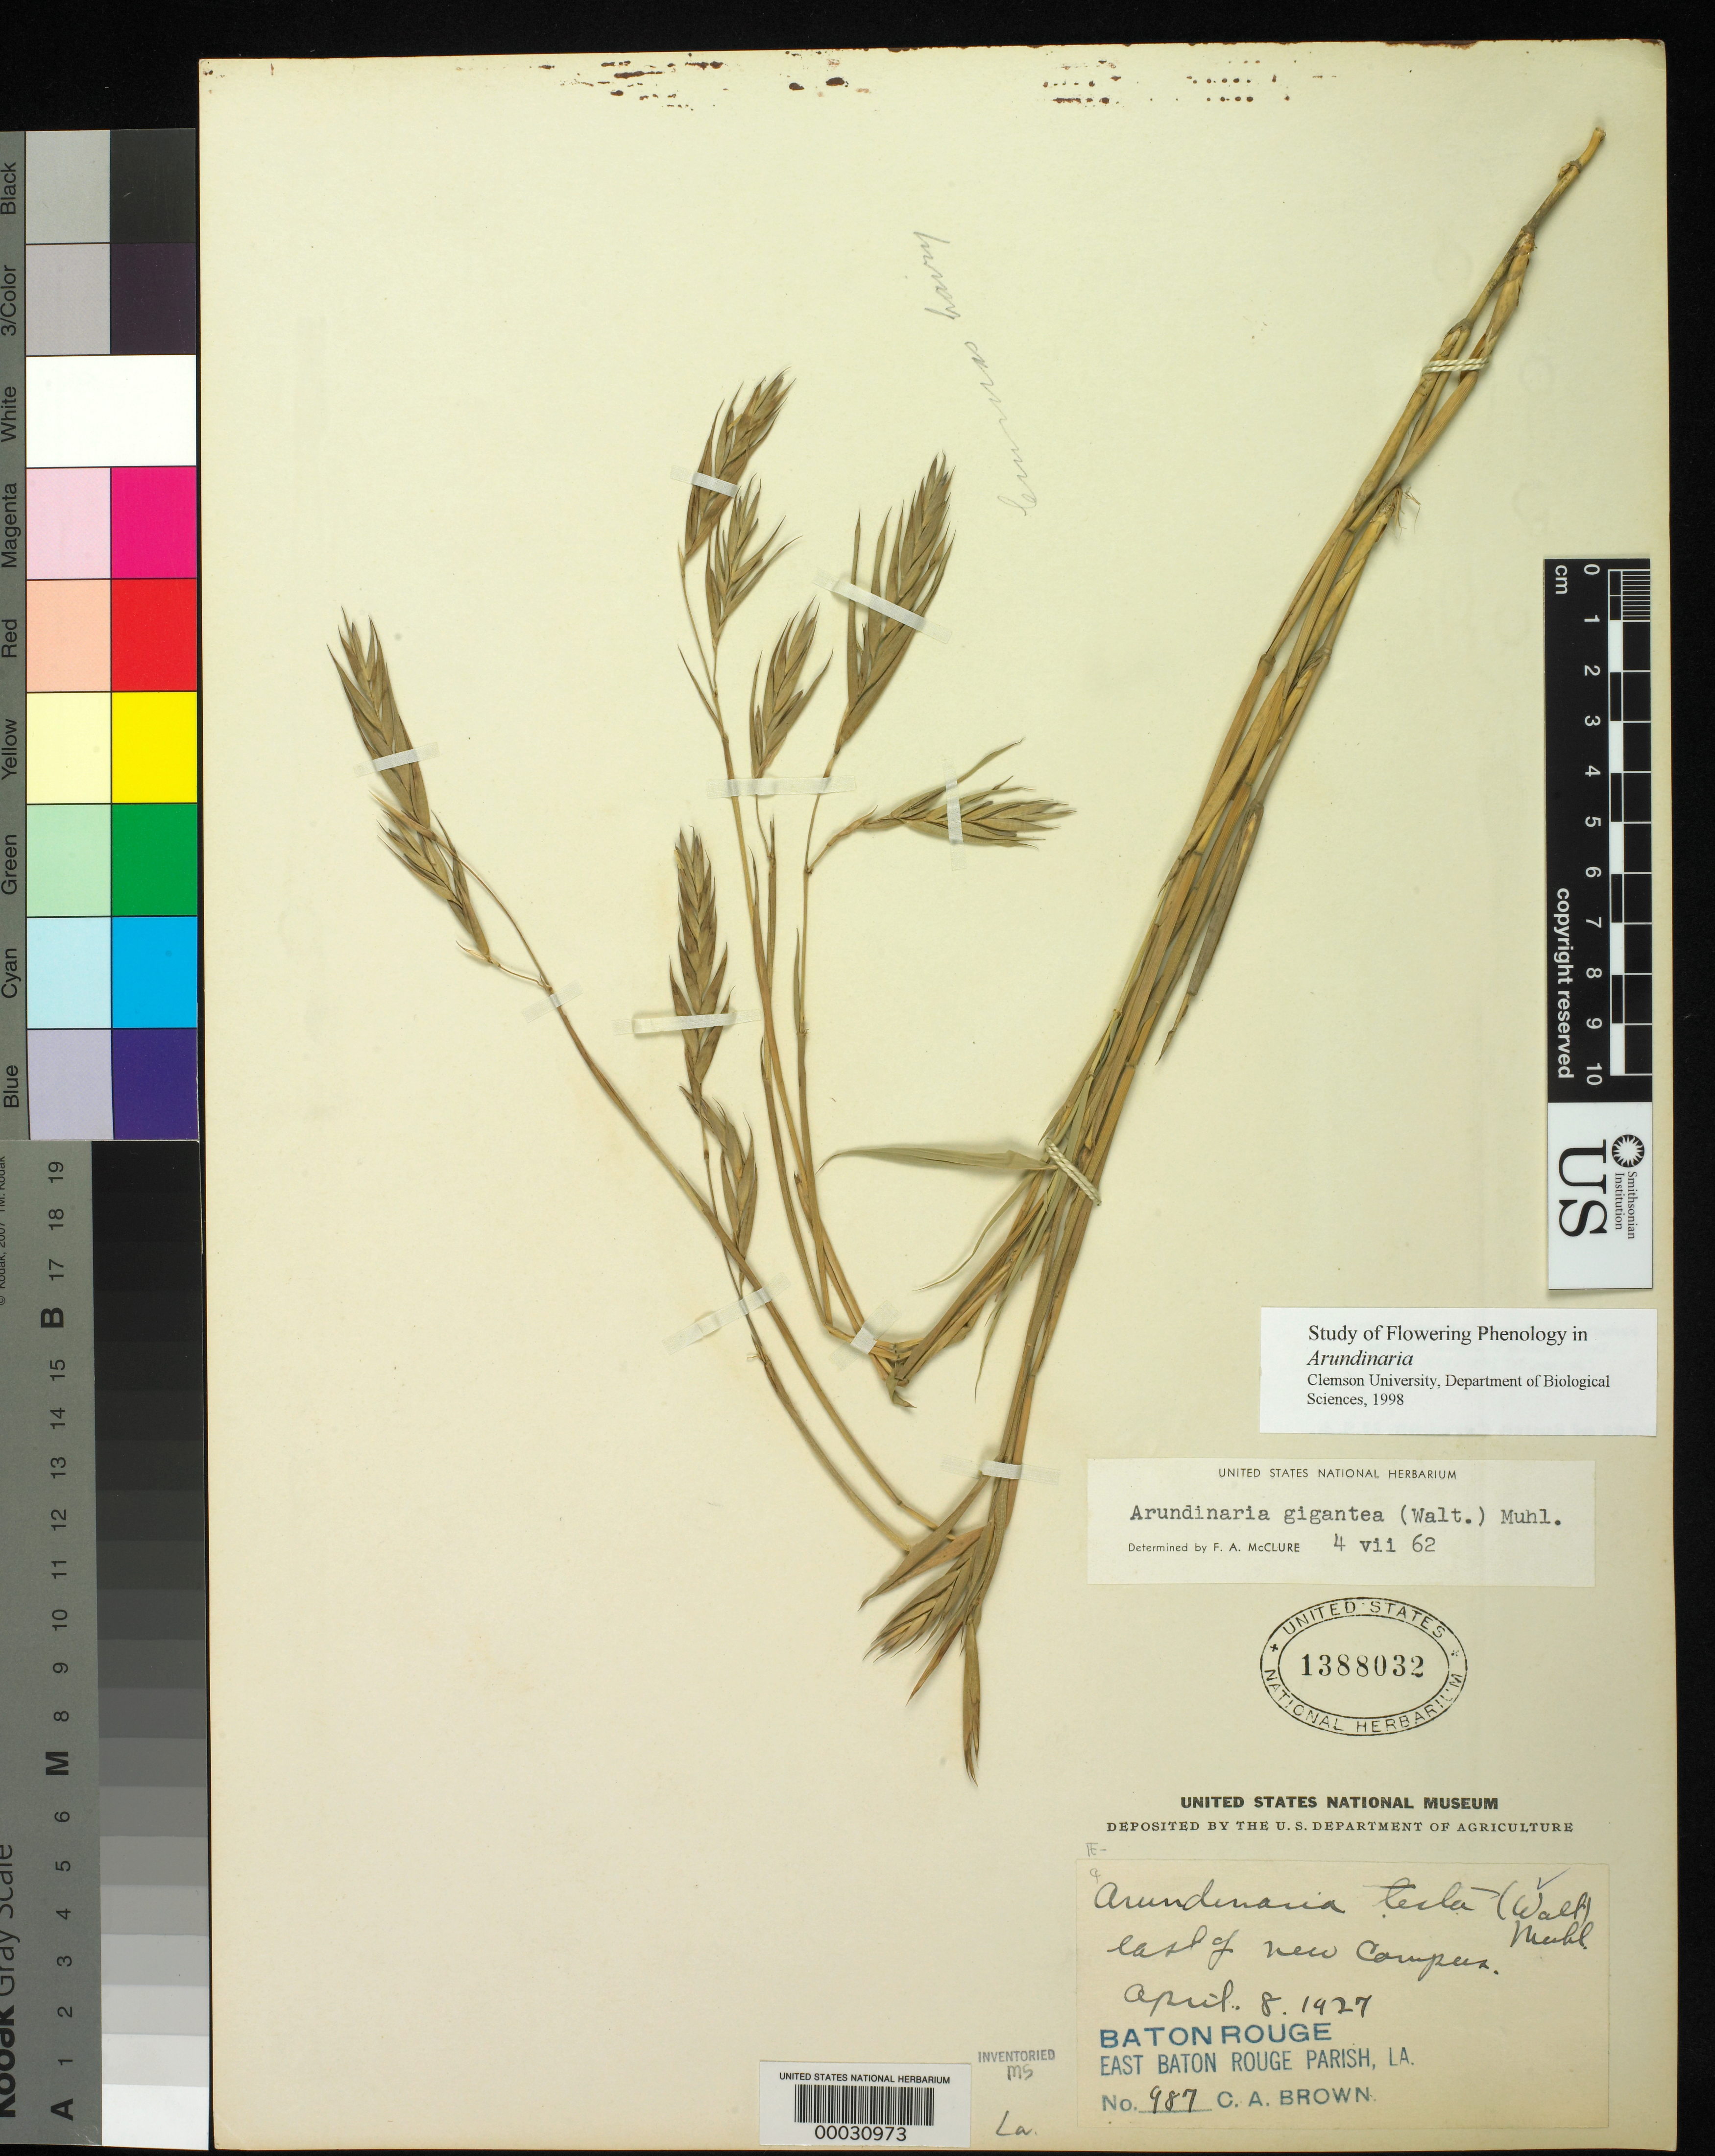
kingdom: Plantae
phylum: Tracheophyta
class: Liliopsida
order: Poales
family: Poaceae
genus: Arundinaria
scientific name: Arundinaria gigantea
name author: (Walter) Muhl.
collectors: C. A. Brown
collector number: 987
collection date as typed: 08 Apr 1927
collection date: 1927-04-08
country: United States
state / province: Louisiana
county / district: East Baton Rouge Parish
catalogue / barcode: US 1388032